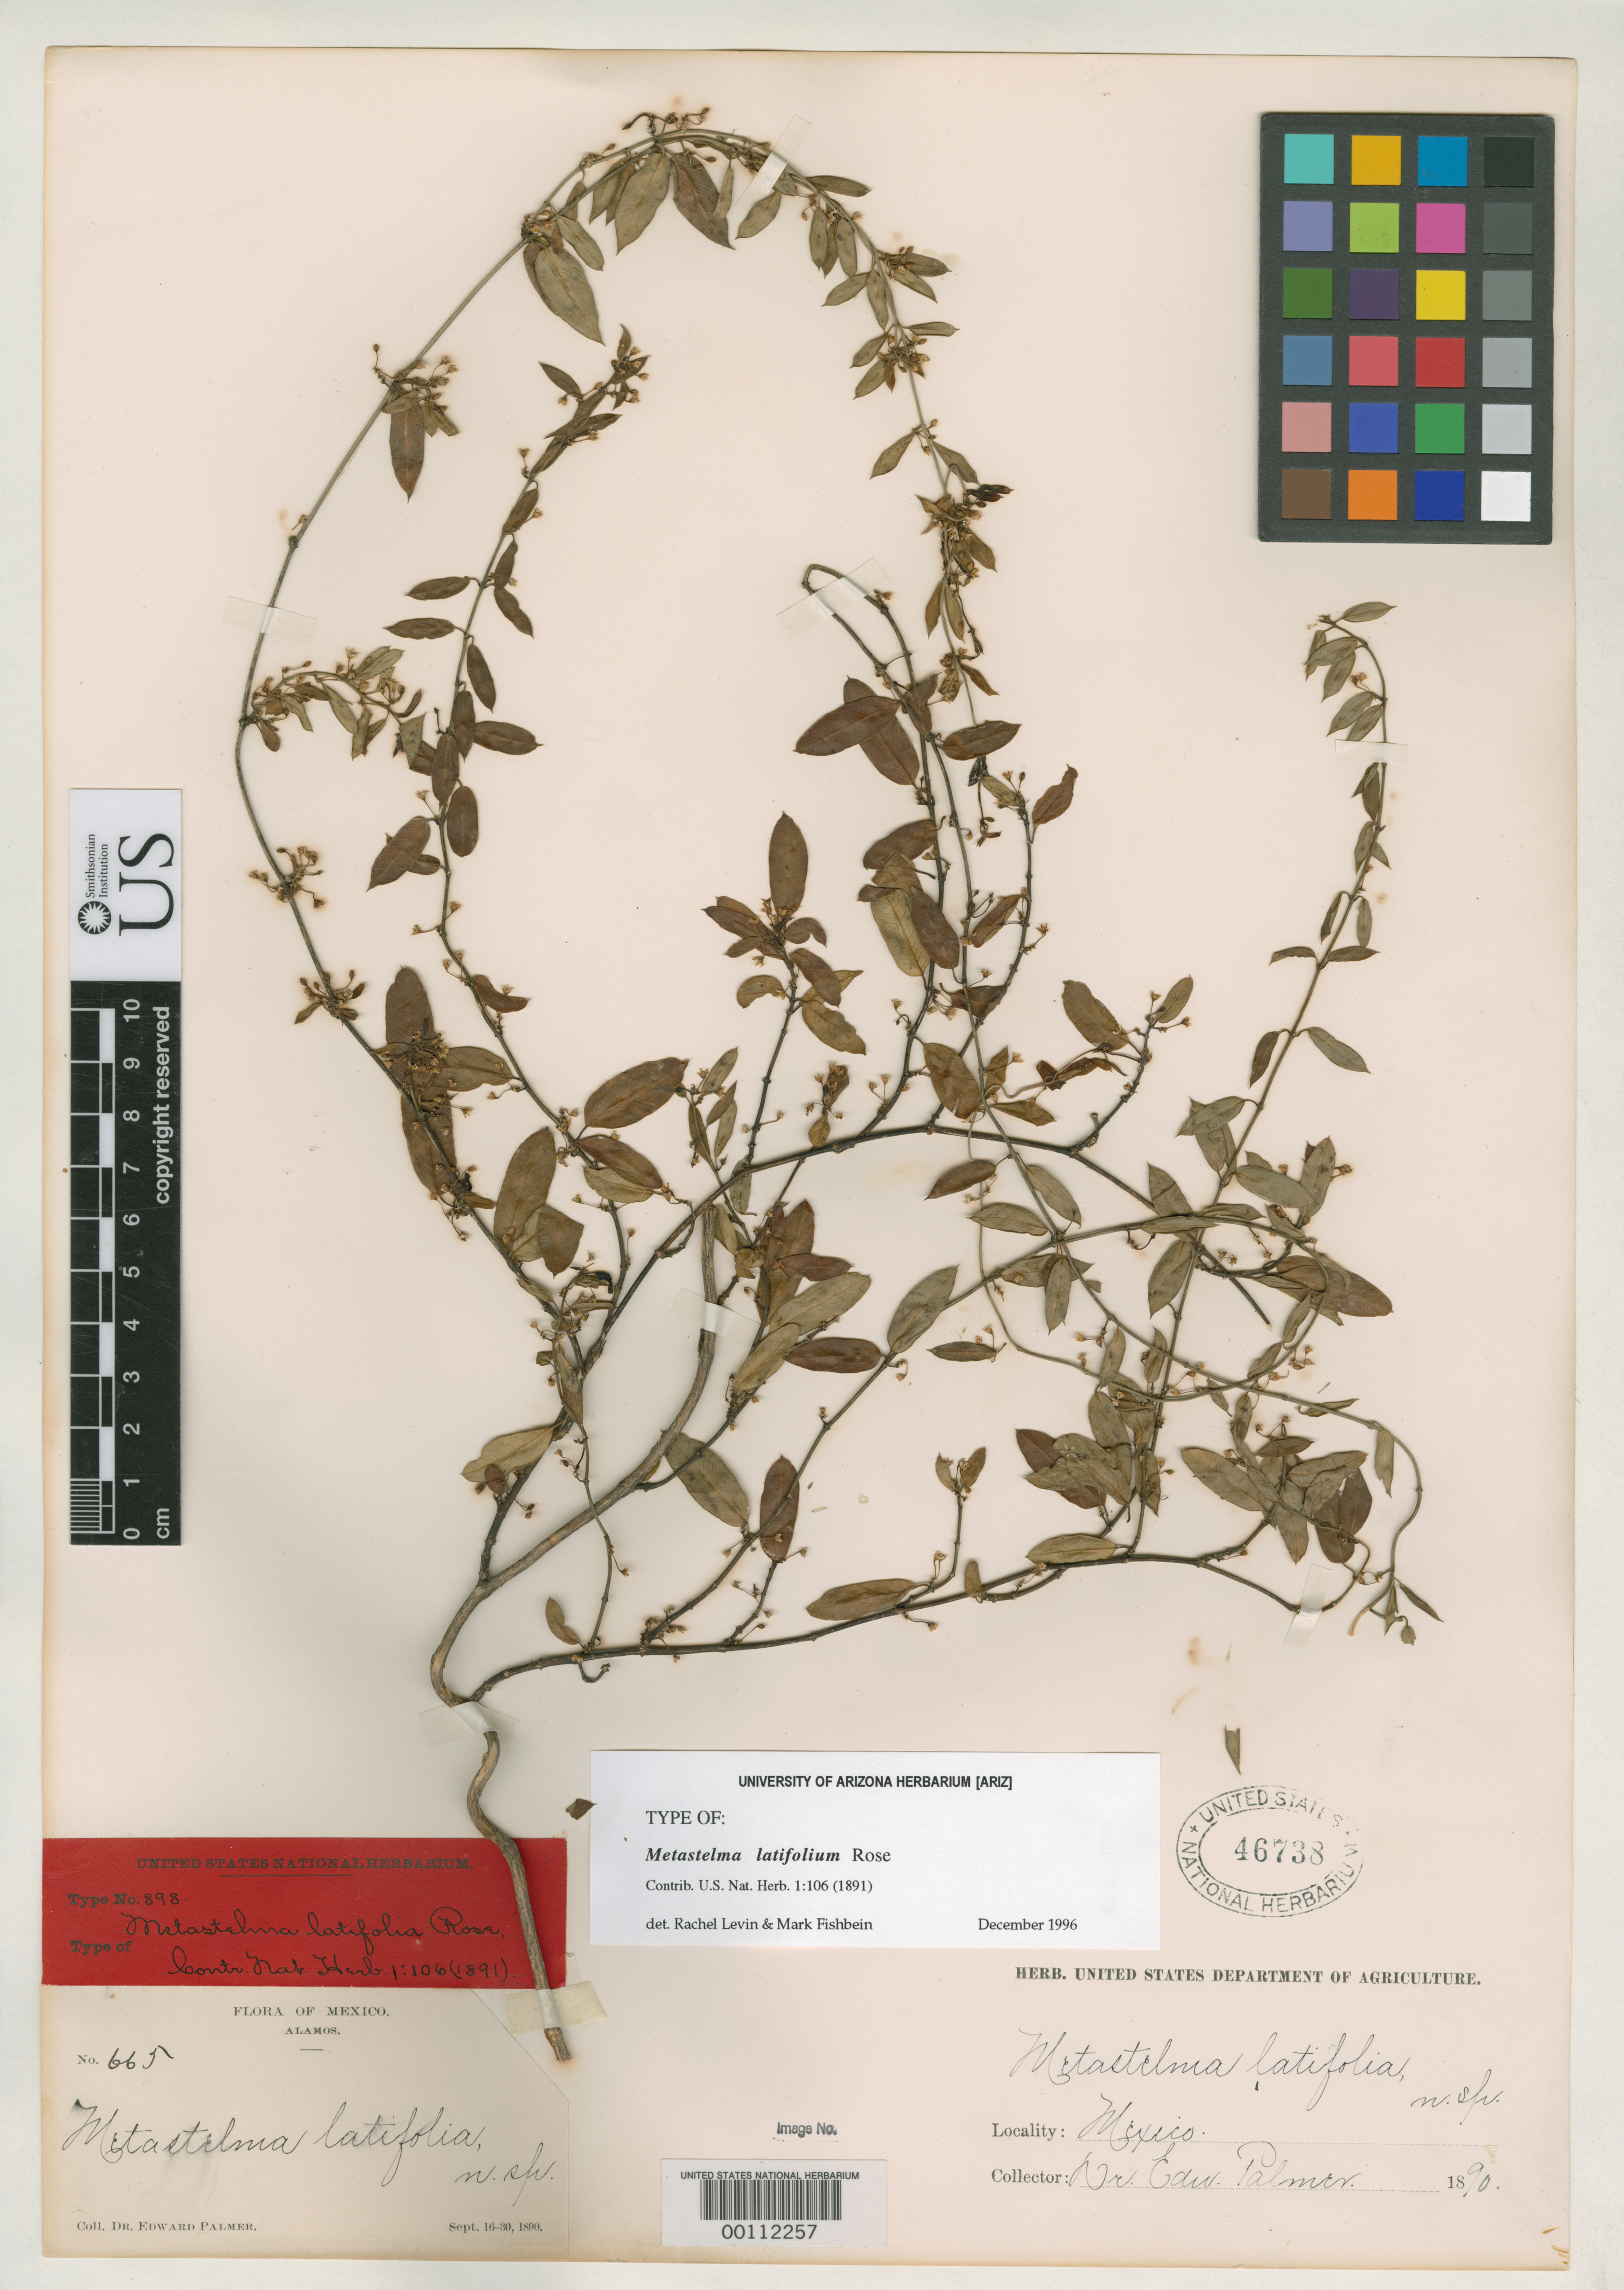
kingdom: Plantae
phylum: Tracheophyta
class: Magnoliopsida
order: Gentianales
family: Apocynaceae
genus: Metastelma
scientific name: Metastelma latifolium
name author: Rose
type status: Type Collection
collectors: E. Palmer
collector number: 665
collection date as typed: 16 Sep 1890 to 30 Sep 1890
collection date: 1890-09-16/1890-09-30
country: Mexico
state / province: Sonora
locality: Alamos.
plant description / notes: Liede & Meve (2004) cite holotype "not seen" at US, but US has 2 original sheets of Palmer 665: 46726 & 46738.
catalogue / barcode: US 46738